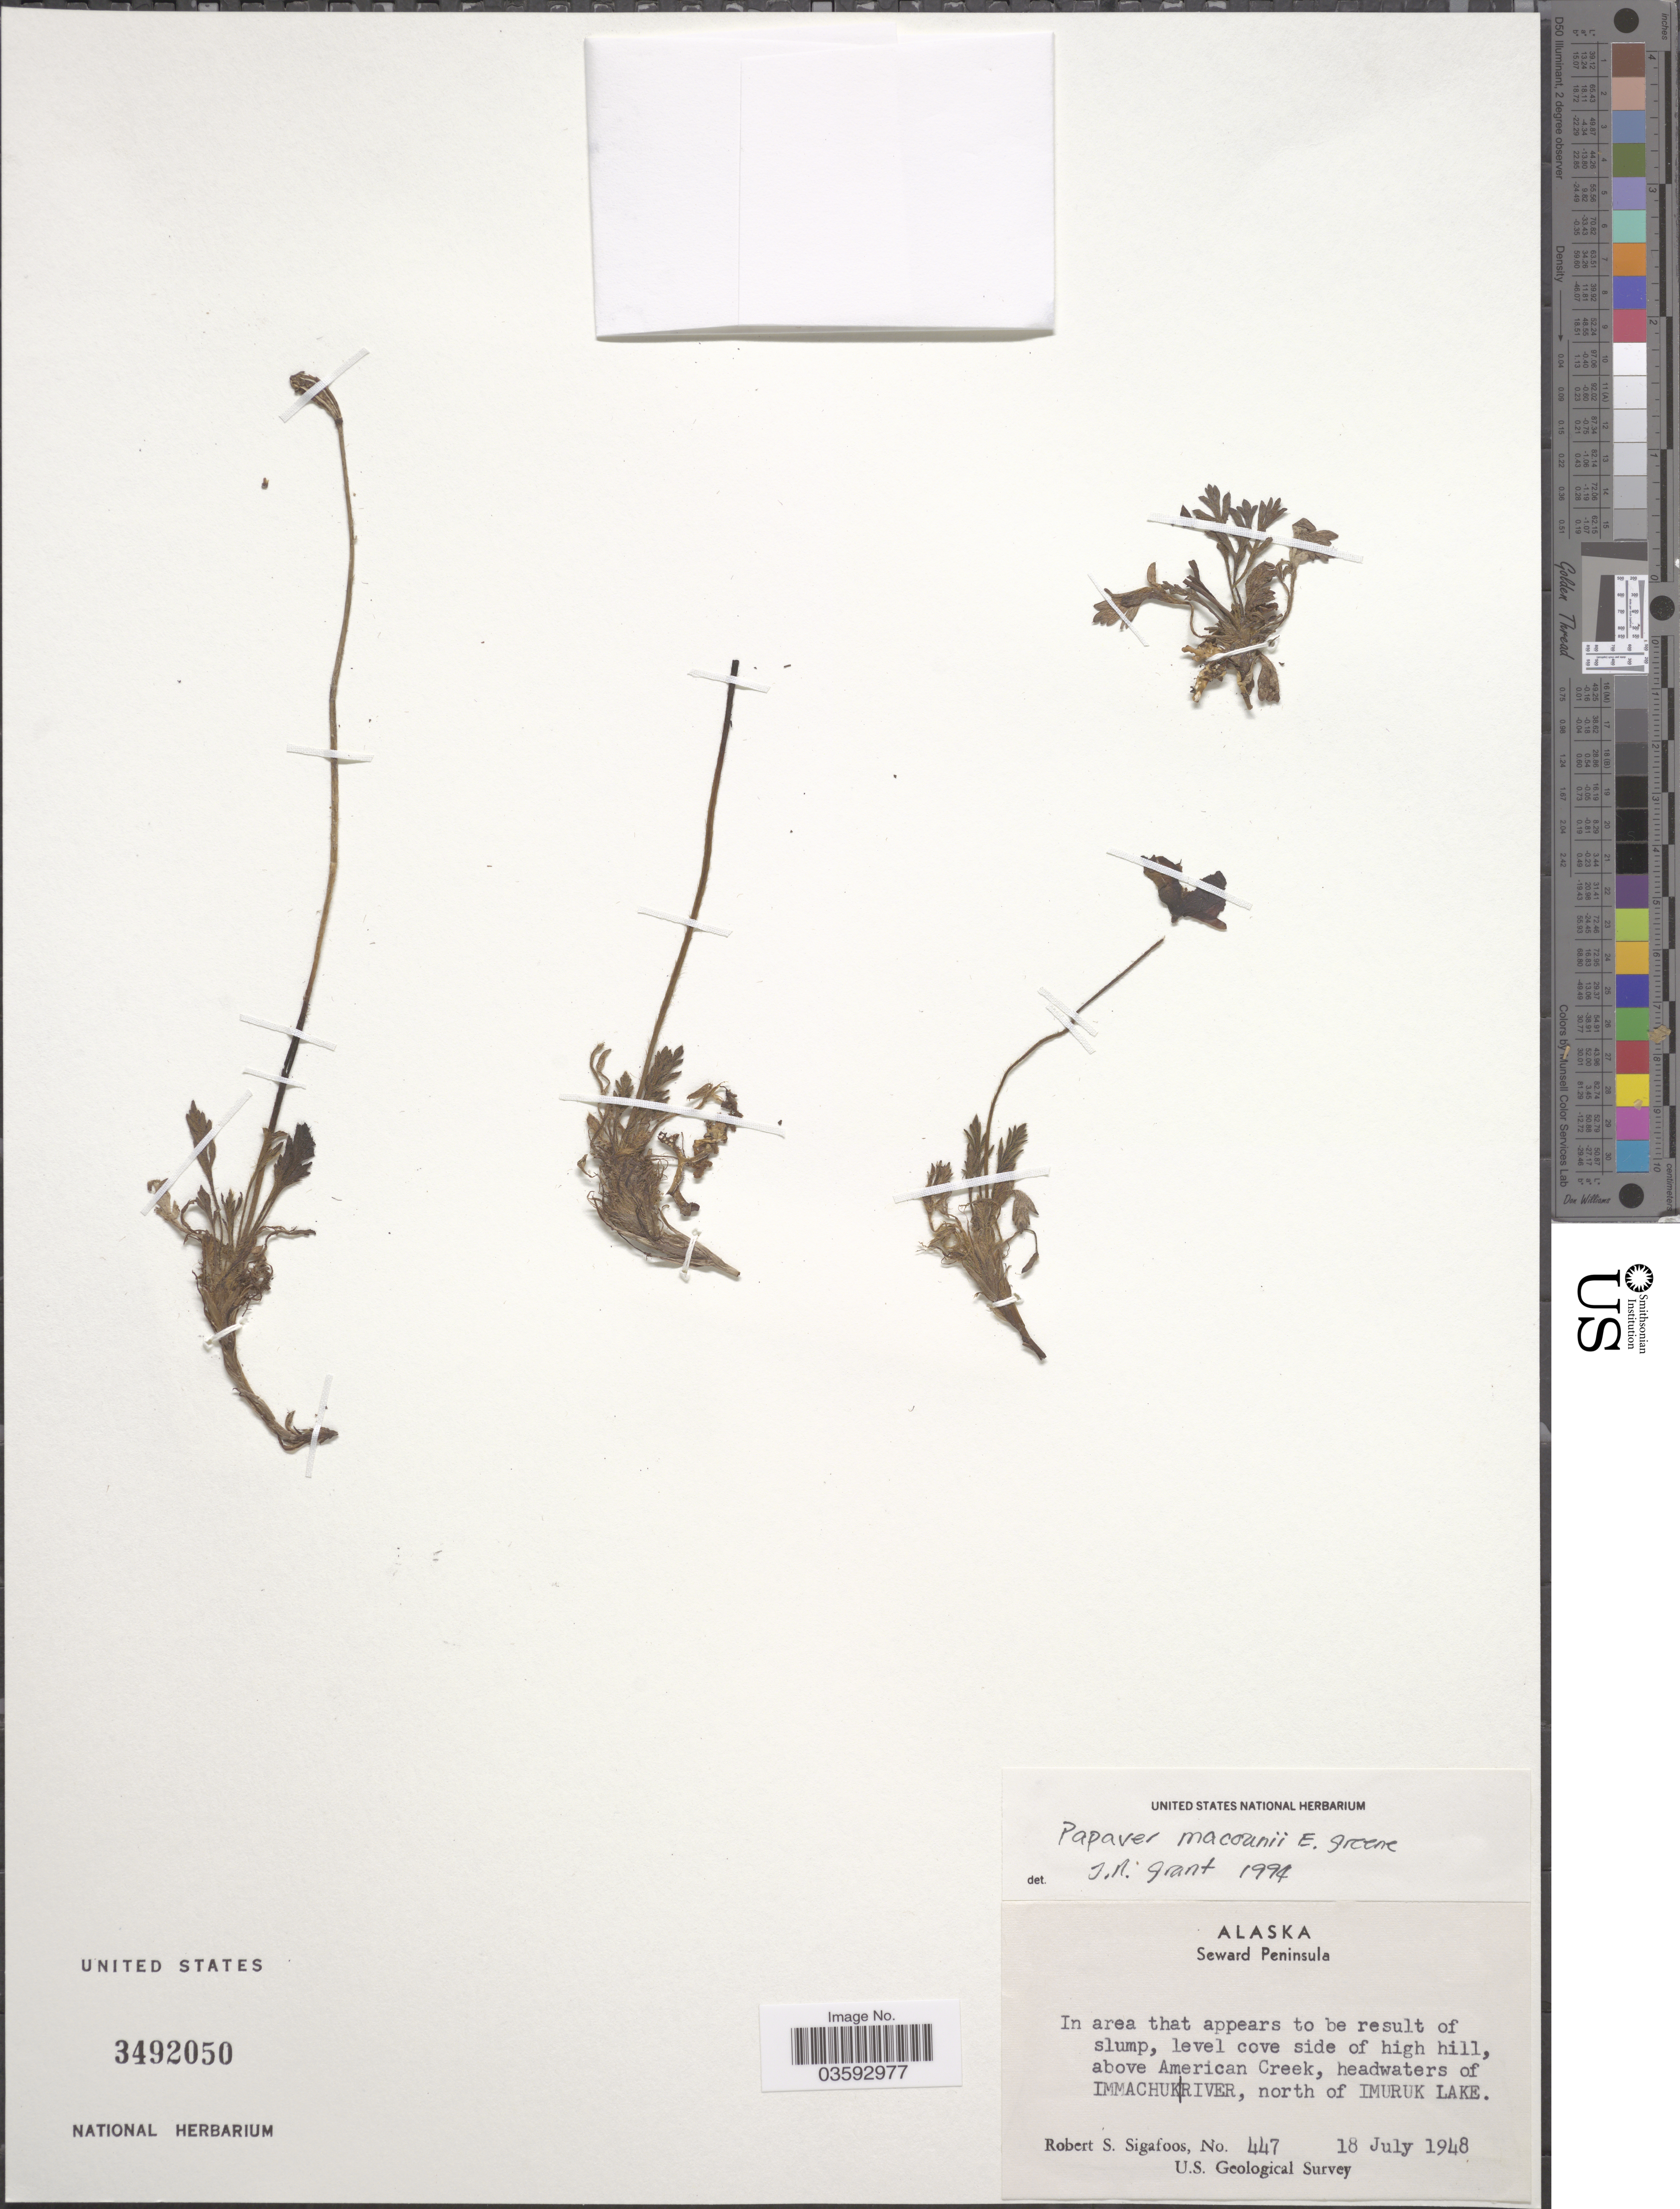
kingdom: Plantae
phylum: Tracheophyta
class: Magnoliopsida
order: Ranunculales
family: Papaveraceae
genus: Papaver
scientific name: Papaver sp.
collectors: R. Sigafoos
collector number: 447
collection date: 1948-07-18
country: United States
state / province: Alaska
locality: Seward Peninsula. Above American Creek, headwaters of Immachuk River, north of Imuruk Lake.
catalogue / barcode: US 3492050